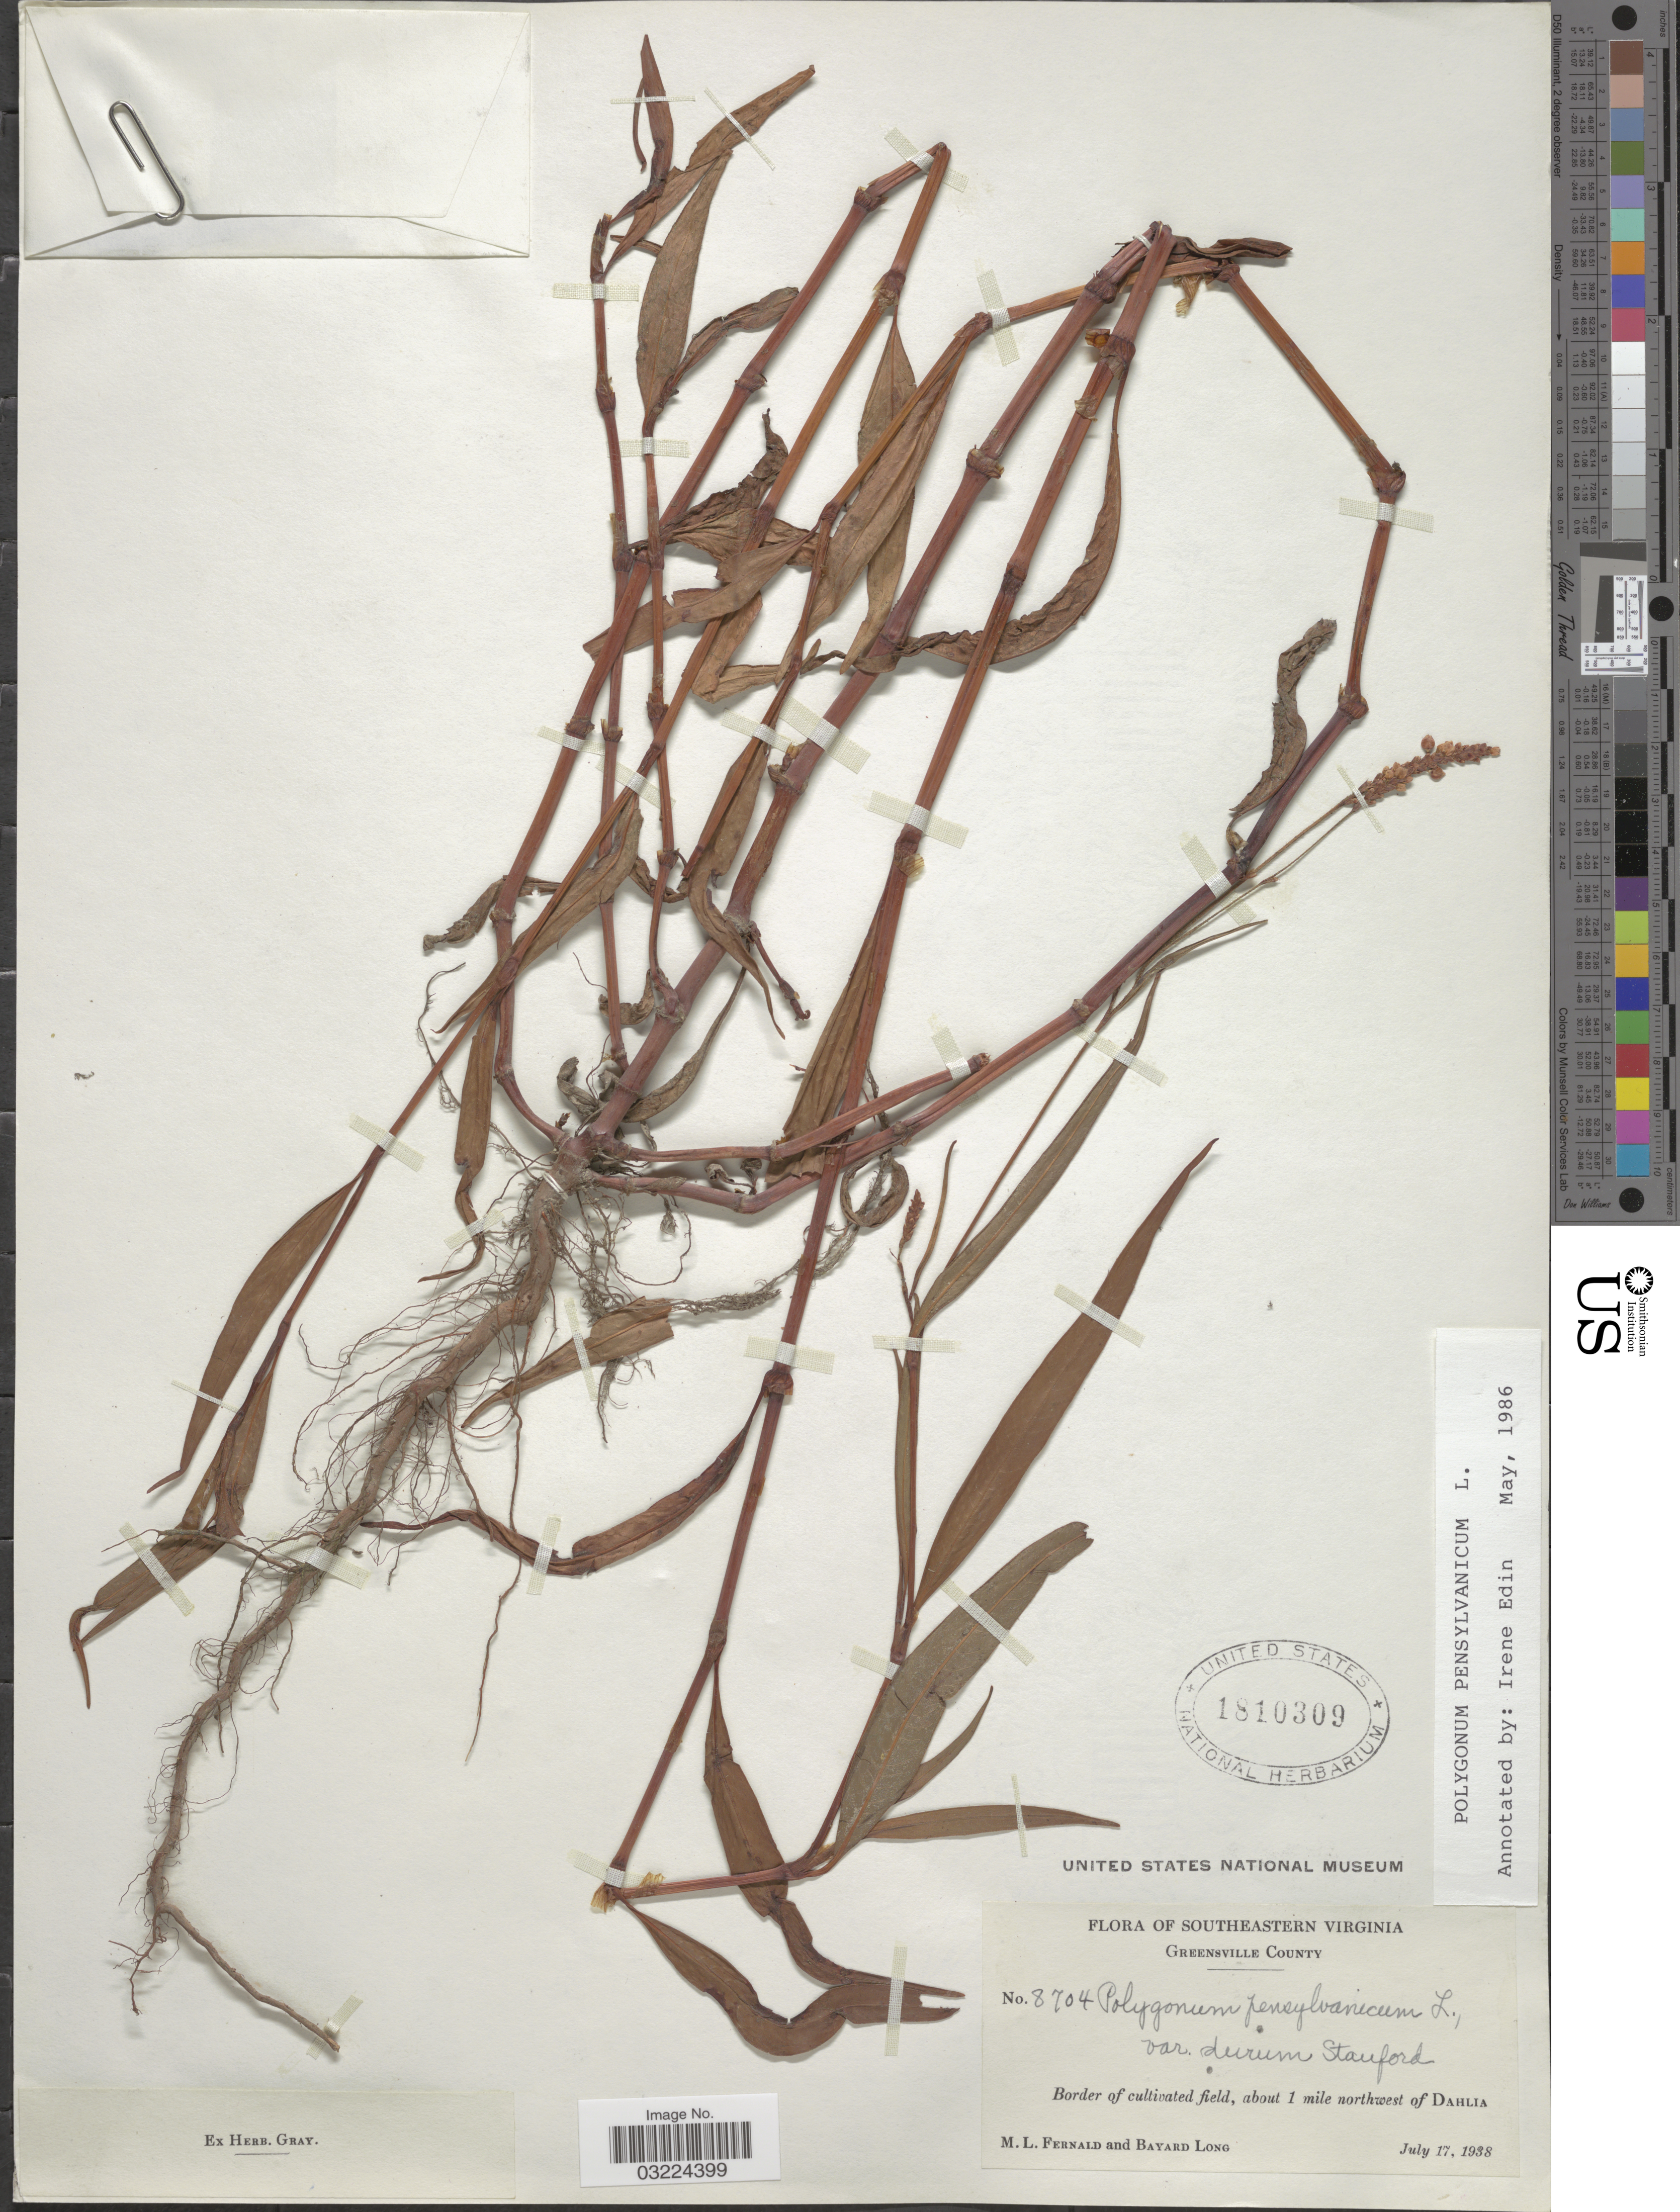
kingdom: Plantae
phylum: Tracheophyta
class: Magnoliopsida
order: Caryophyllales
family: Polygonaceae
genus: Persicaria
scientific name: Persicaria pensylvanica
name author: (L.) M. Gómez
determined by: Atha, D. E.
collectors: M. L. Fernald & B. Long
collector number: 8704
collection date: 1938-07-17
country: United States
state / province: Virginia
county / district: Greensville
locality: Southeastern Virginia. Greensville County. About 1 mile northwest of Dahlia.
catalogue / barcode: US 1810309